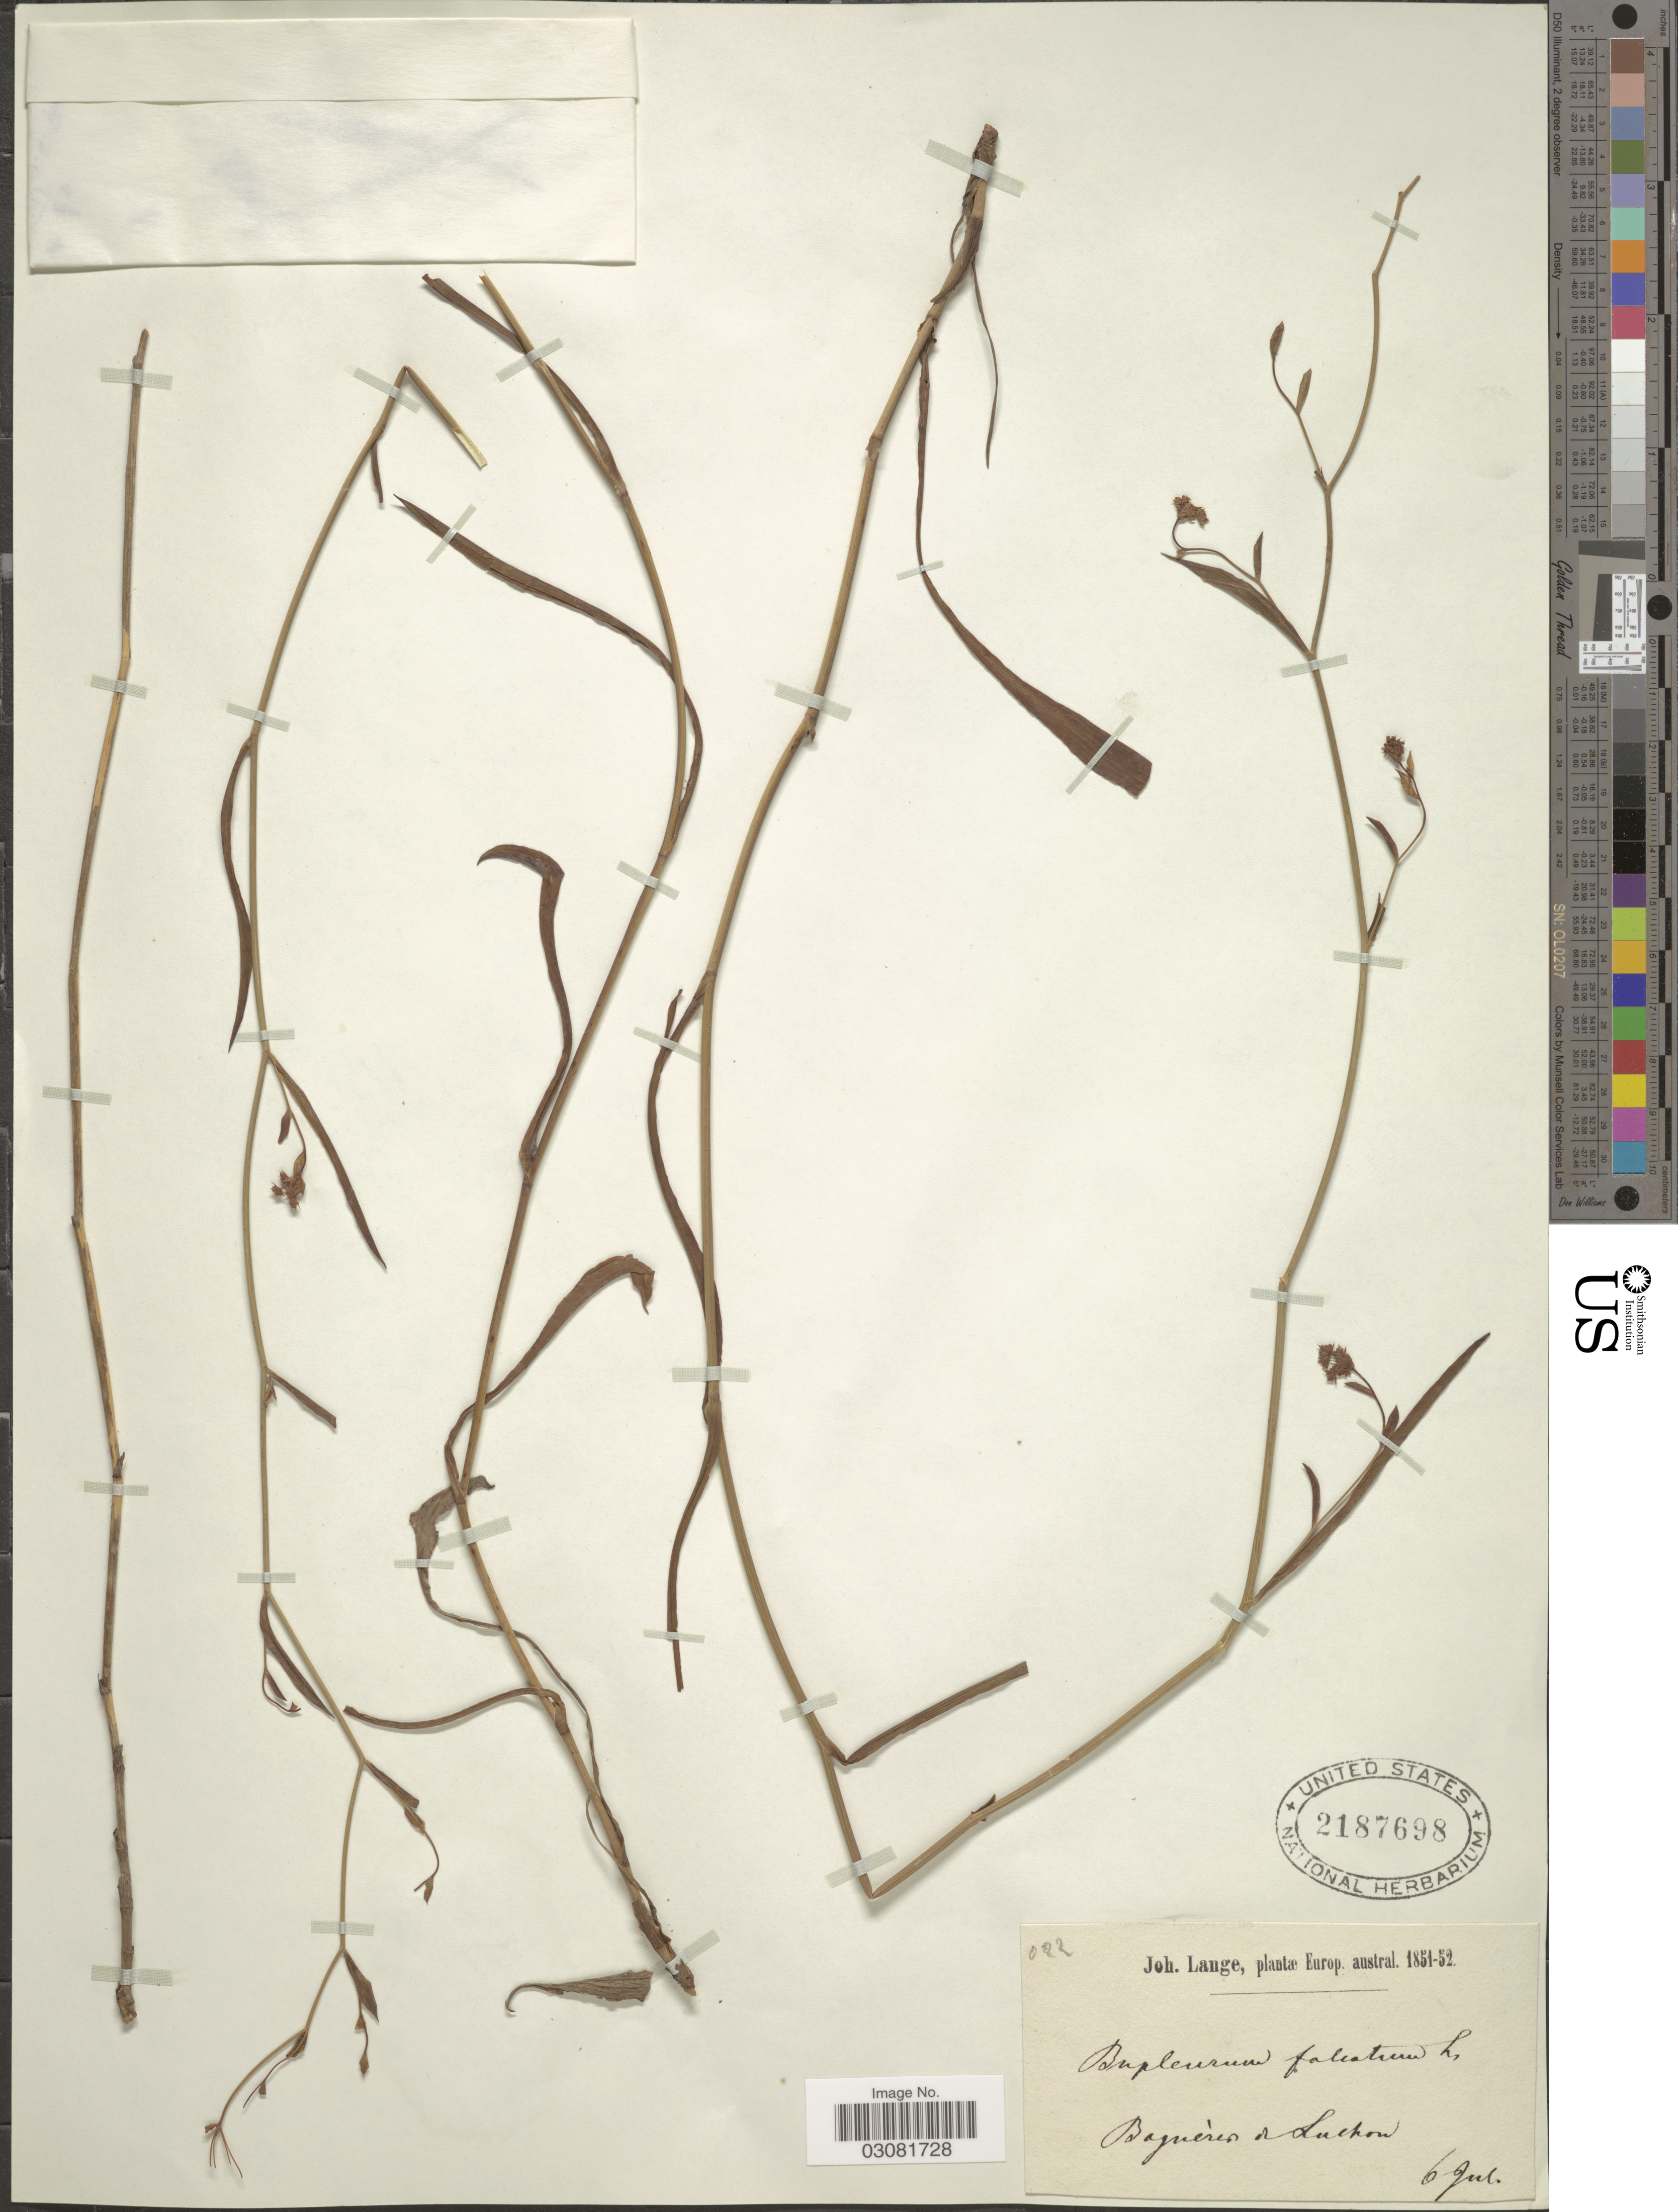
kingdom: Plantae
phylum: Tracheophyta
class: Magnoliopsida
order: Apiales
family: Apiaceae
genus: Bupleurum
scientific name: Bupleurum falcatum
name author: L.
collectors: J. M. C. Lange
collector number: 022?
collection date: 1851-07-06/1852-07-06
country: France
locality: Europ. austral. Bagneres de Luchon.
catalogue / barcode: US 2187698